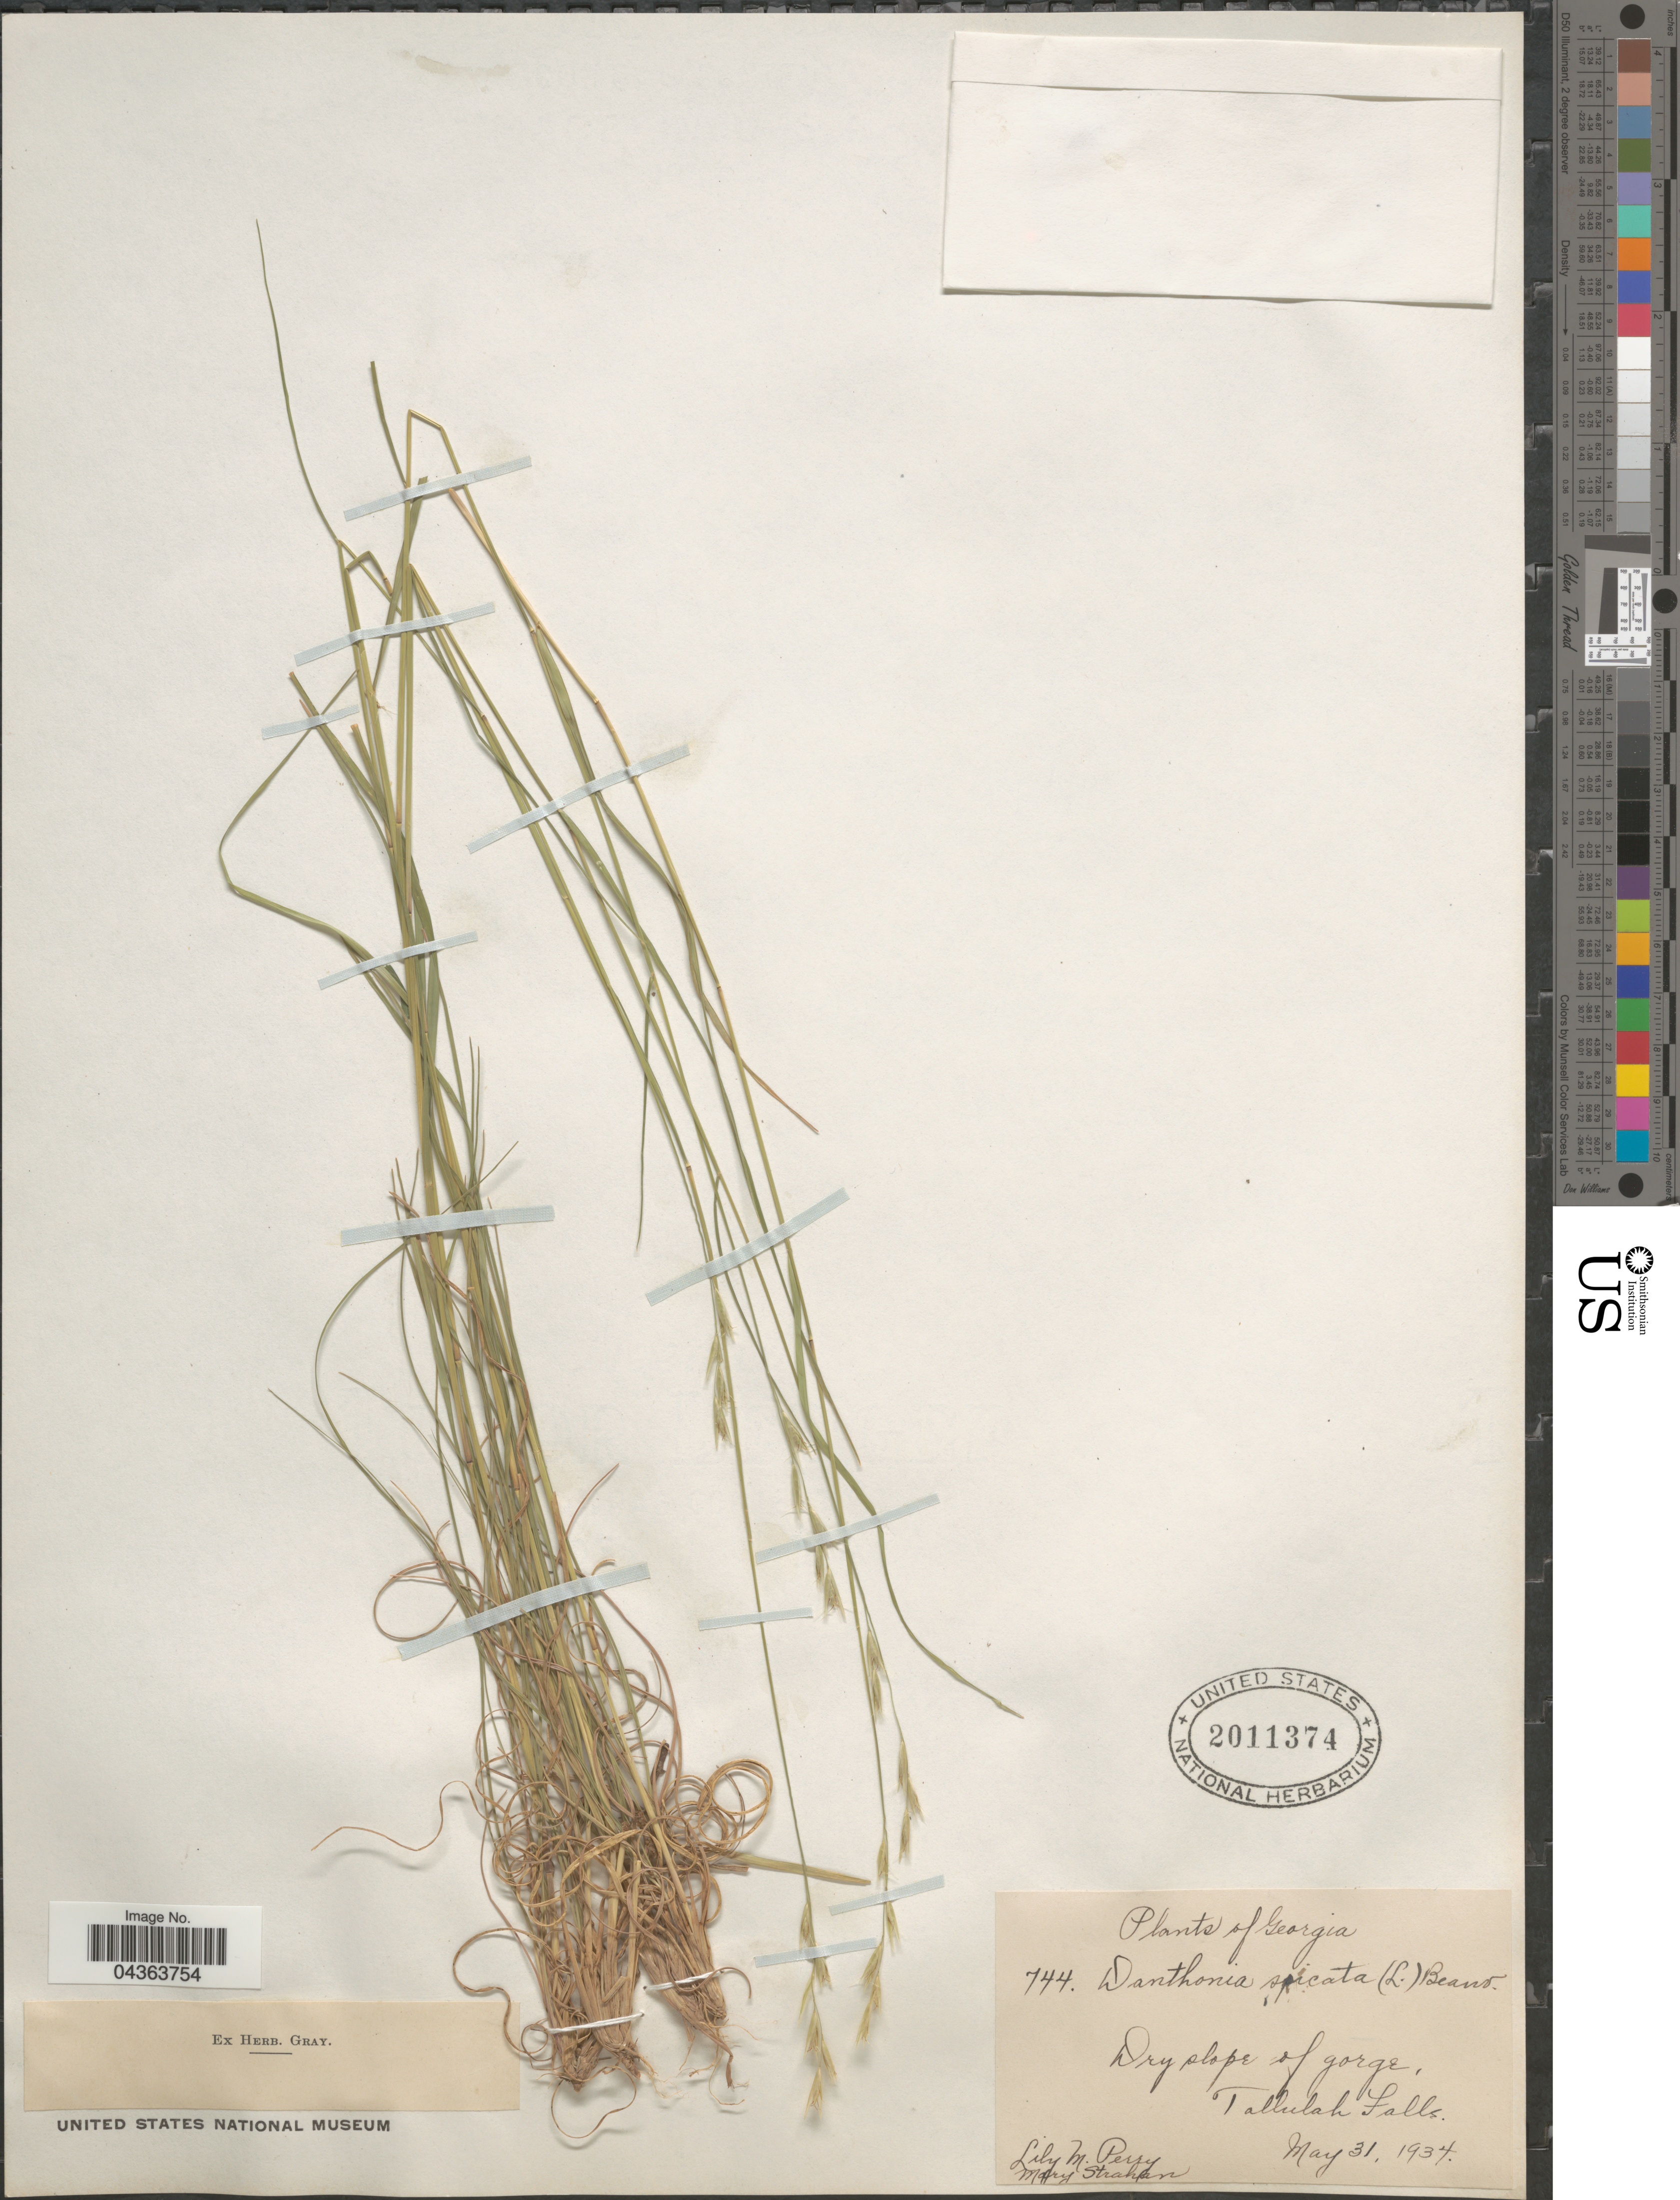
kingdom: Plantae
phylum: Tracheophyta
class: Liliopsida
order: Poales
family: Poaceae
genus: Danthonia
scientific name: Danthonia spicata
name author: (L.) P. Beauv. ex Roem. & Schult.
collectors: L. M. Perry & M. Strahan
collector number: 744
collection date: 1934-05-31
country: United States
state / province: Georgia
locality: Dry slope of gorge, Tallulah Falls.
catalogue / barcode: US 2011374